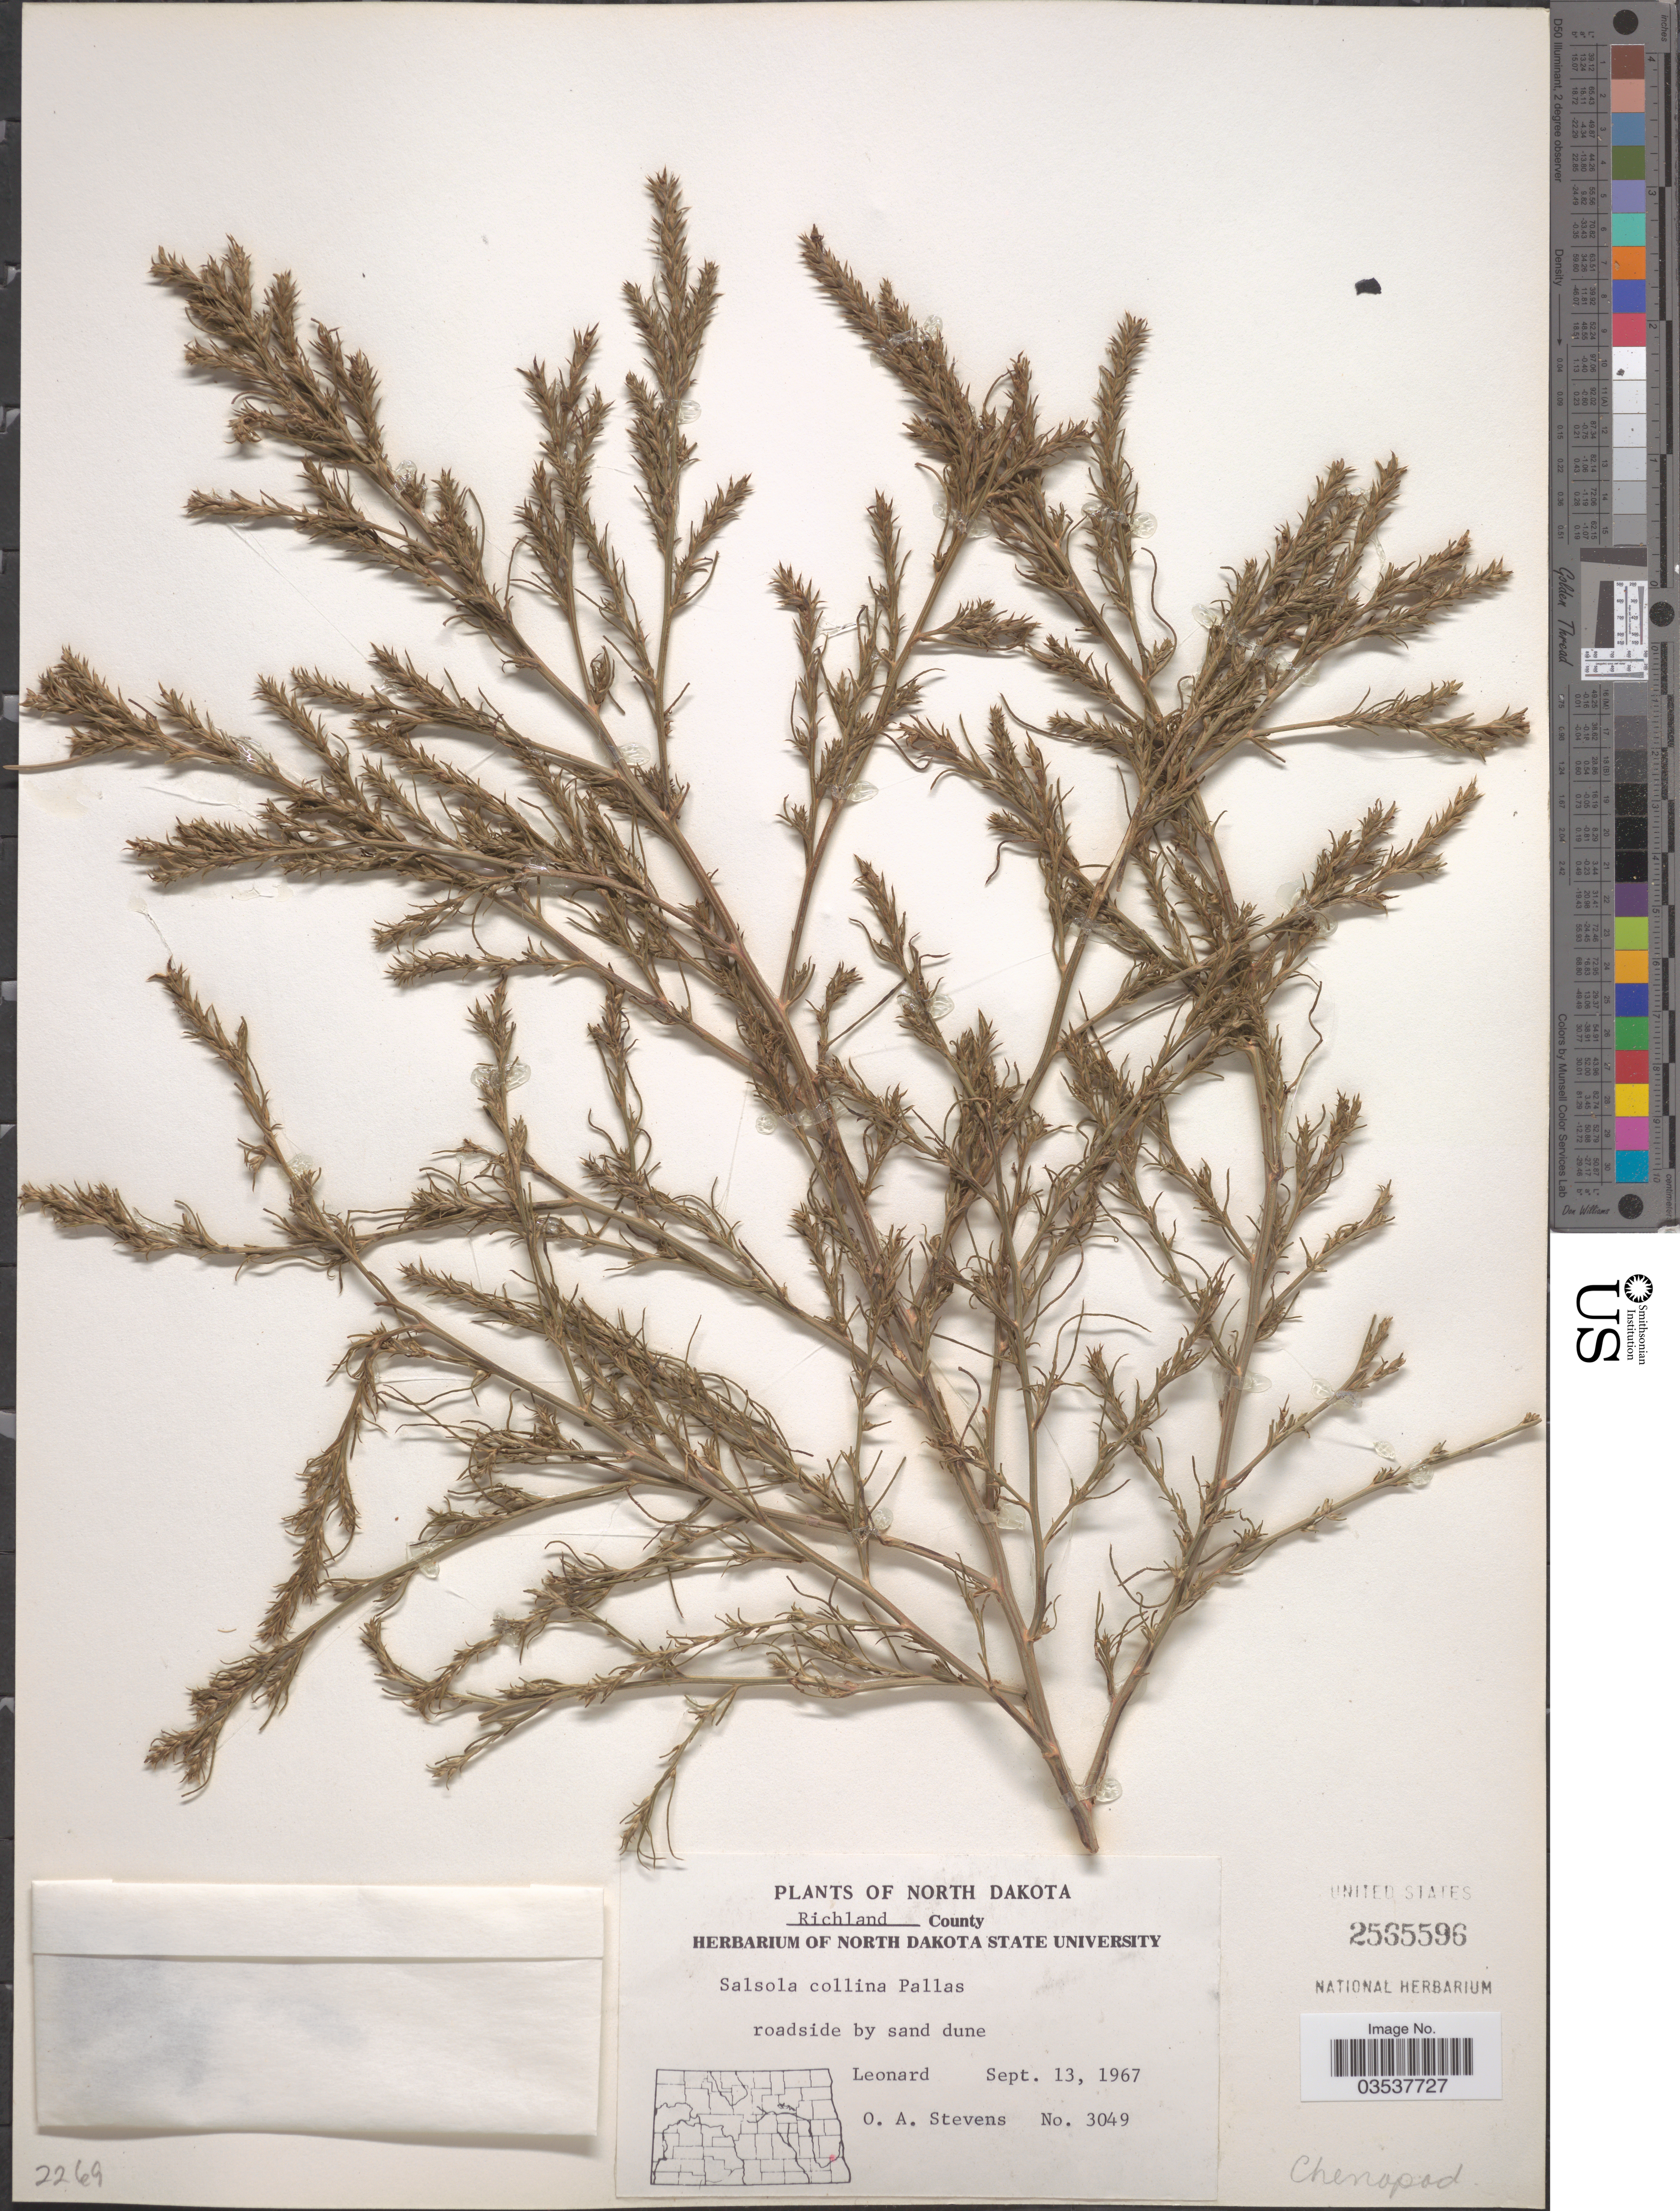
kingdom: Plantae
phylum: Tracheophyta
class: Magnoliopsida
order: Caryophyllales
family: Amaranthaceae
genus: Salsola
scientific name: Salsola collina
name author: Pall.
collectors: O. A. Stevens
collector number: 3049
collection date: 1967-09-13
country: United States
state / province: North Dakota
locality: Richland County. Leonard.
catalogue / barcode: US 2565596